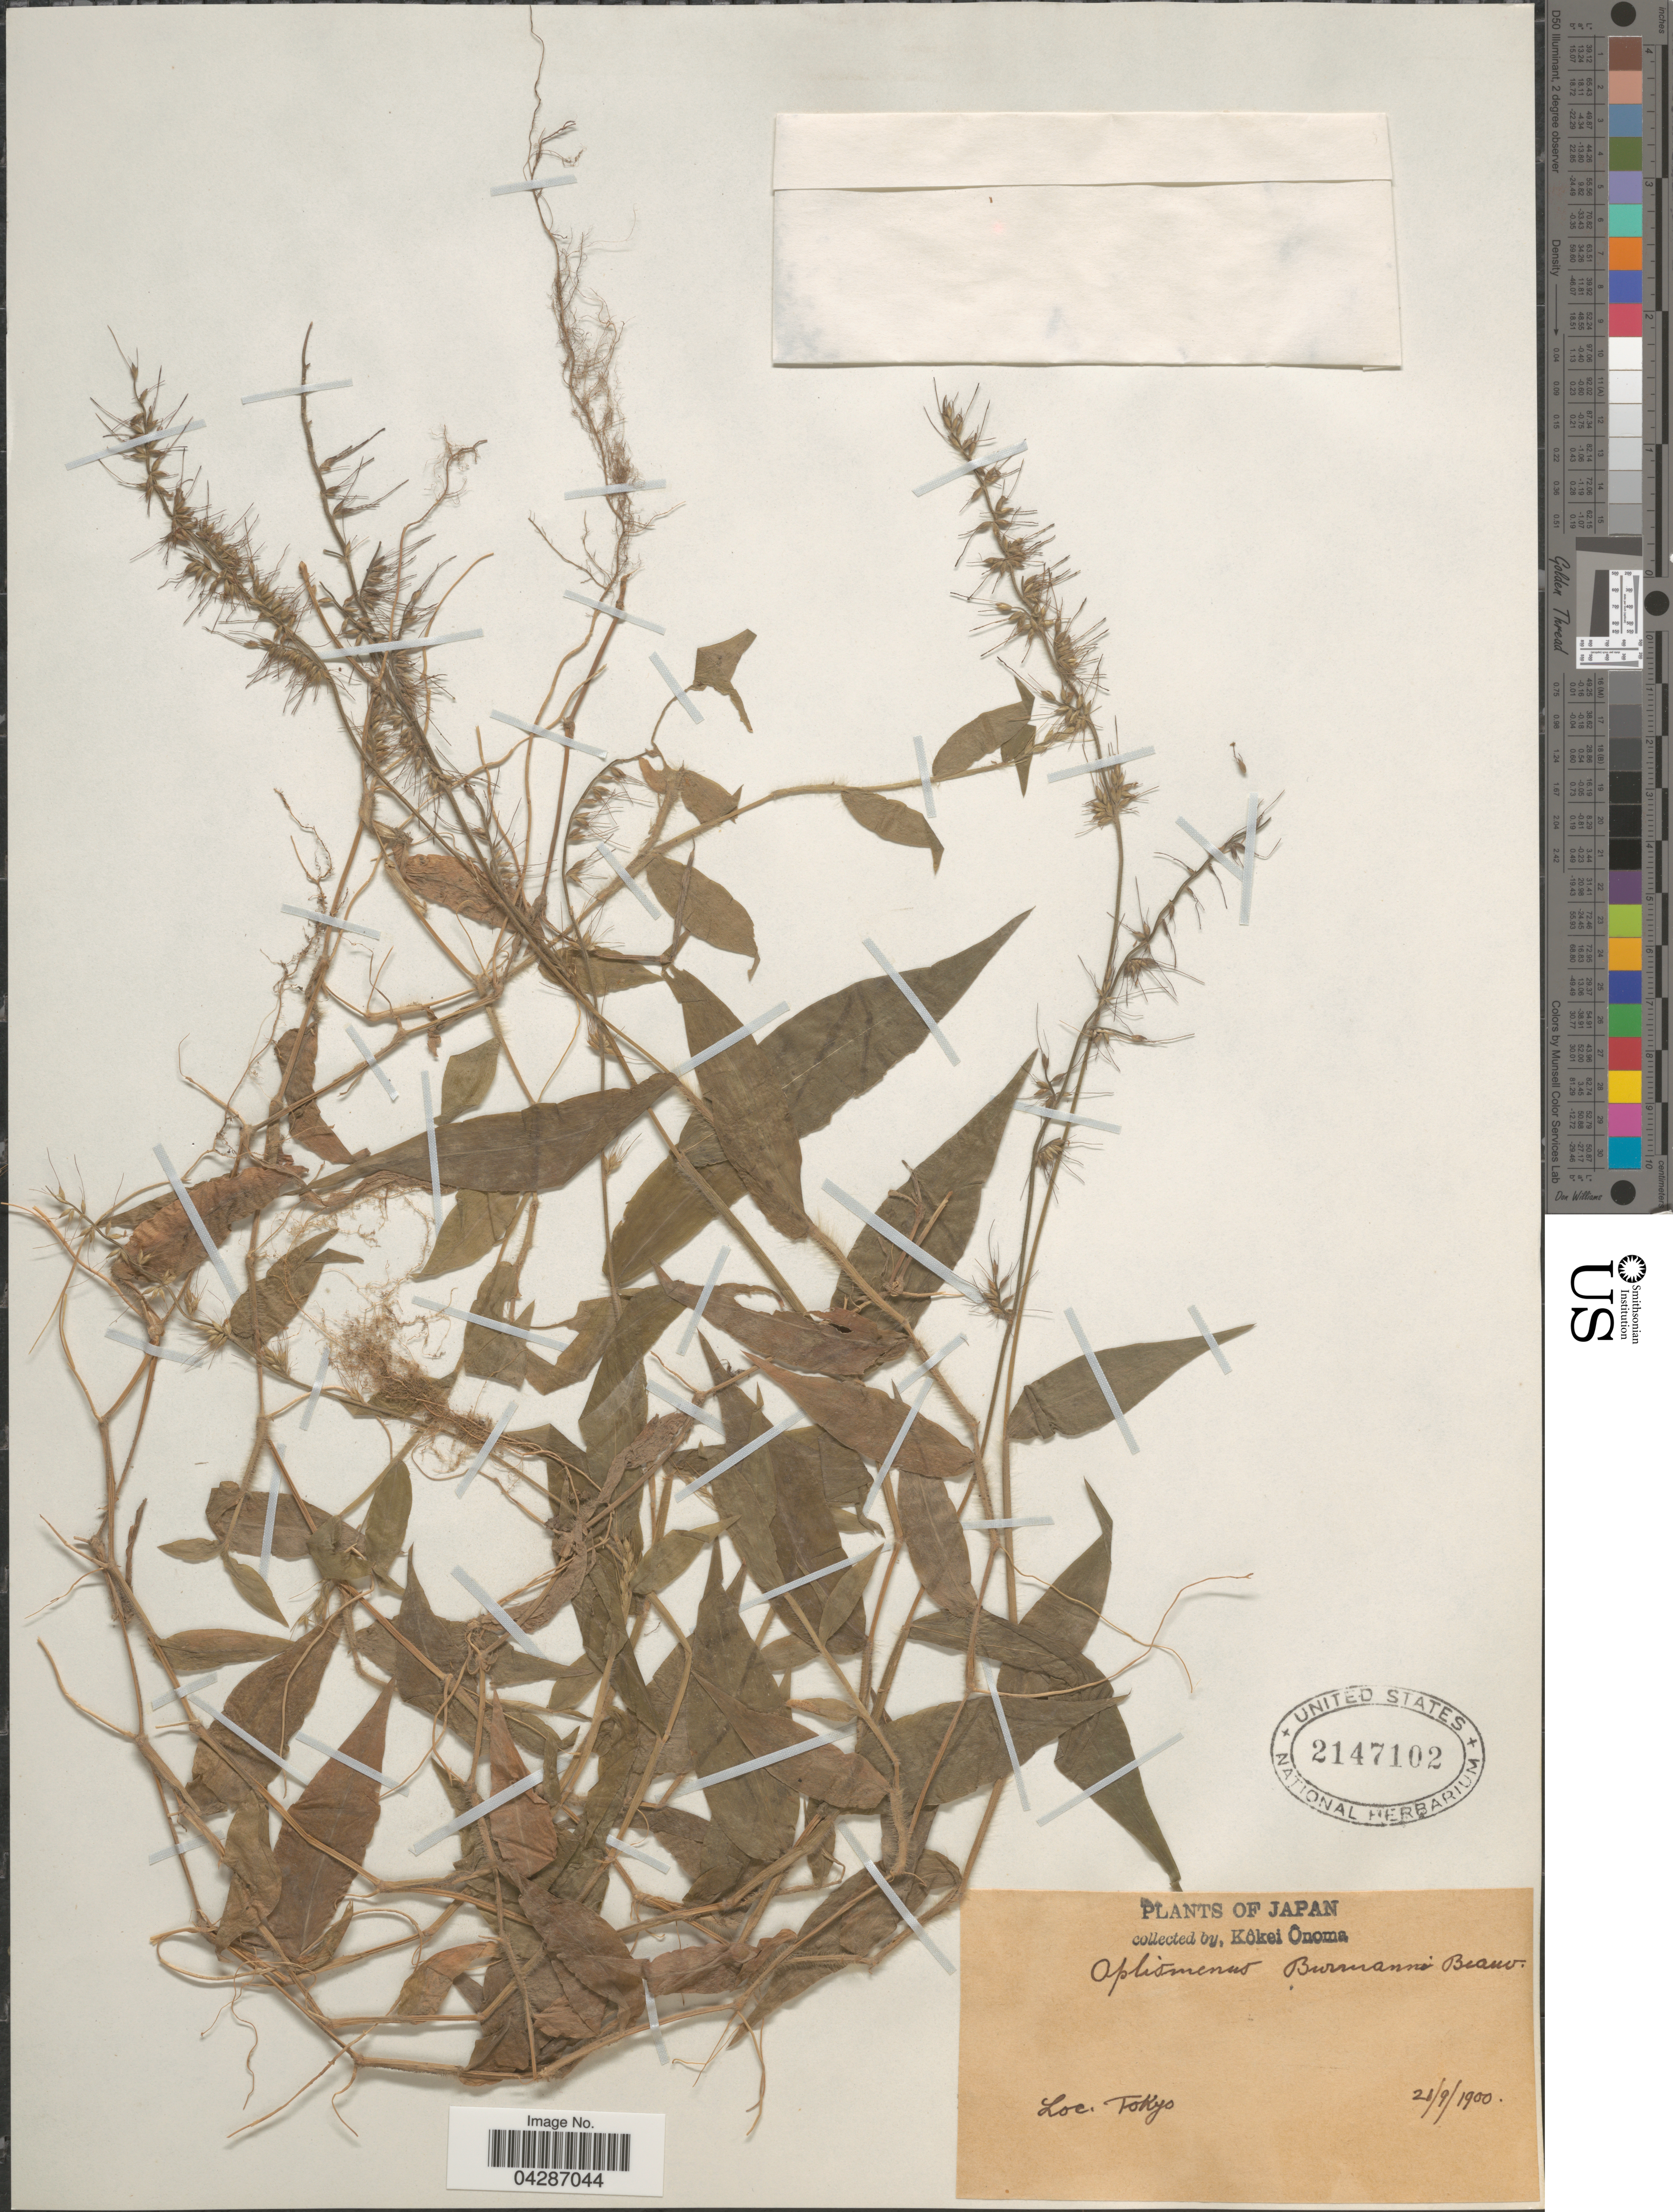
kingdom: Plantae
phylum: Tracheophyta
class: Liliopsida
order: Poales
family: Poaceae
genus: Oplismenus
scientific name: Oplismenus burmannii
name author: (Retz.) P. Beauv.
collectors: K. Onoma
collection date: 1900-09-21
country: Japan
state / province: Tokyo, Federal City of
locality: Tokyo.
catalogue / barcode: US 2147102